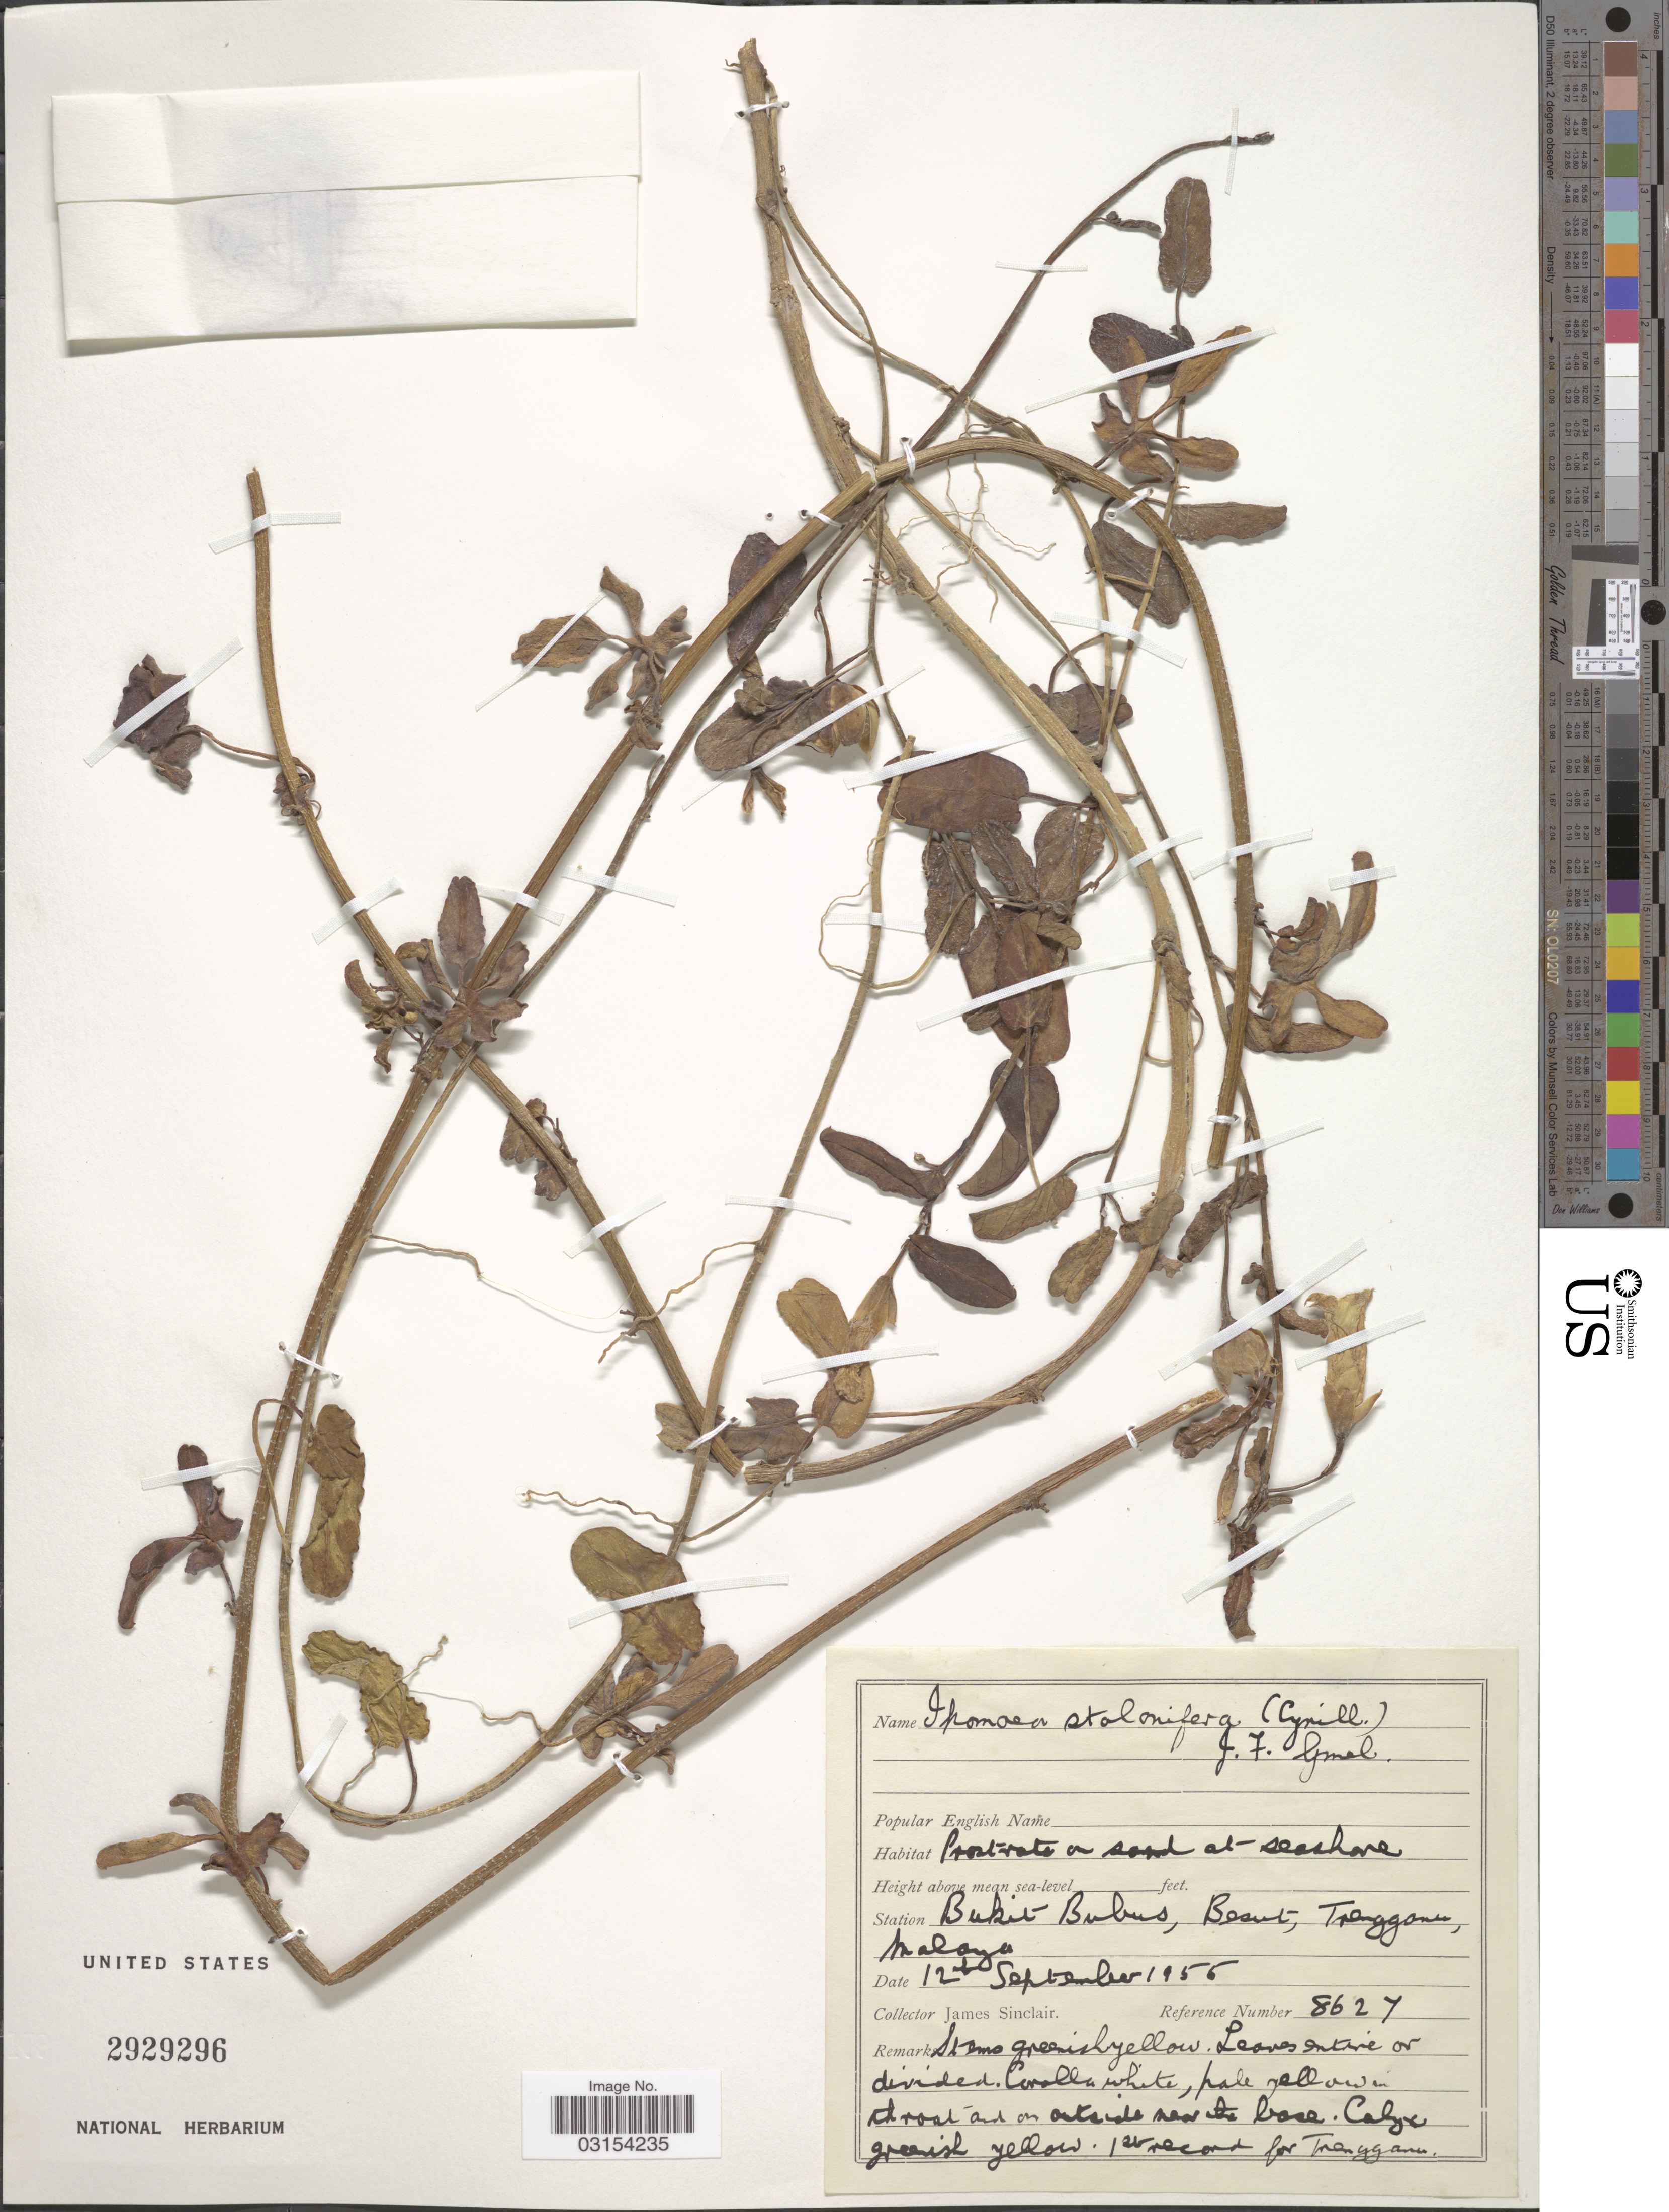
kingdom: Plantae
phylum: Tracheophyta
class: Magnoliopsida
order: Solanales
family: Convolvulaceae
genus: Ipomoea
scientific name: Ipomoea stolonifera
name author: (Cirillo) J.F. Gmel.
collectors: J. Sinclair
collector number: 8627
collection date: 1955-09-12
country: Malaysia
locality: Station Bukit Bubus, Besut, Trengganu, Malaya.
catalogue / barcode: US 2929296